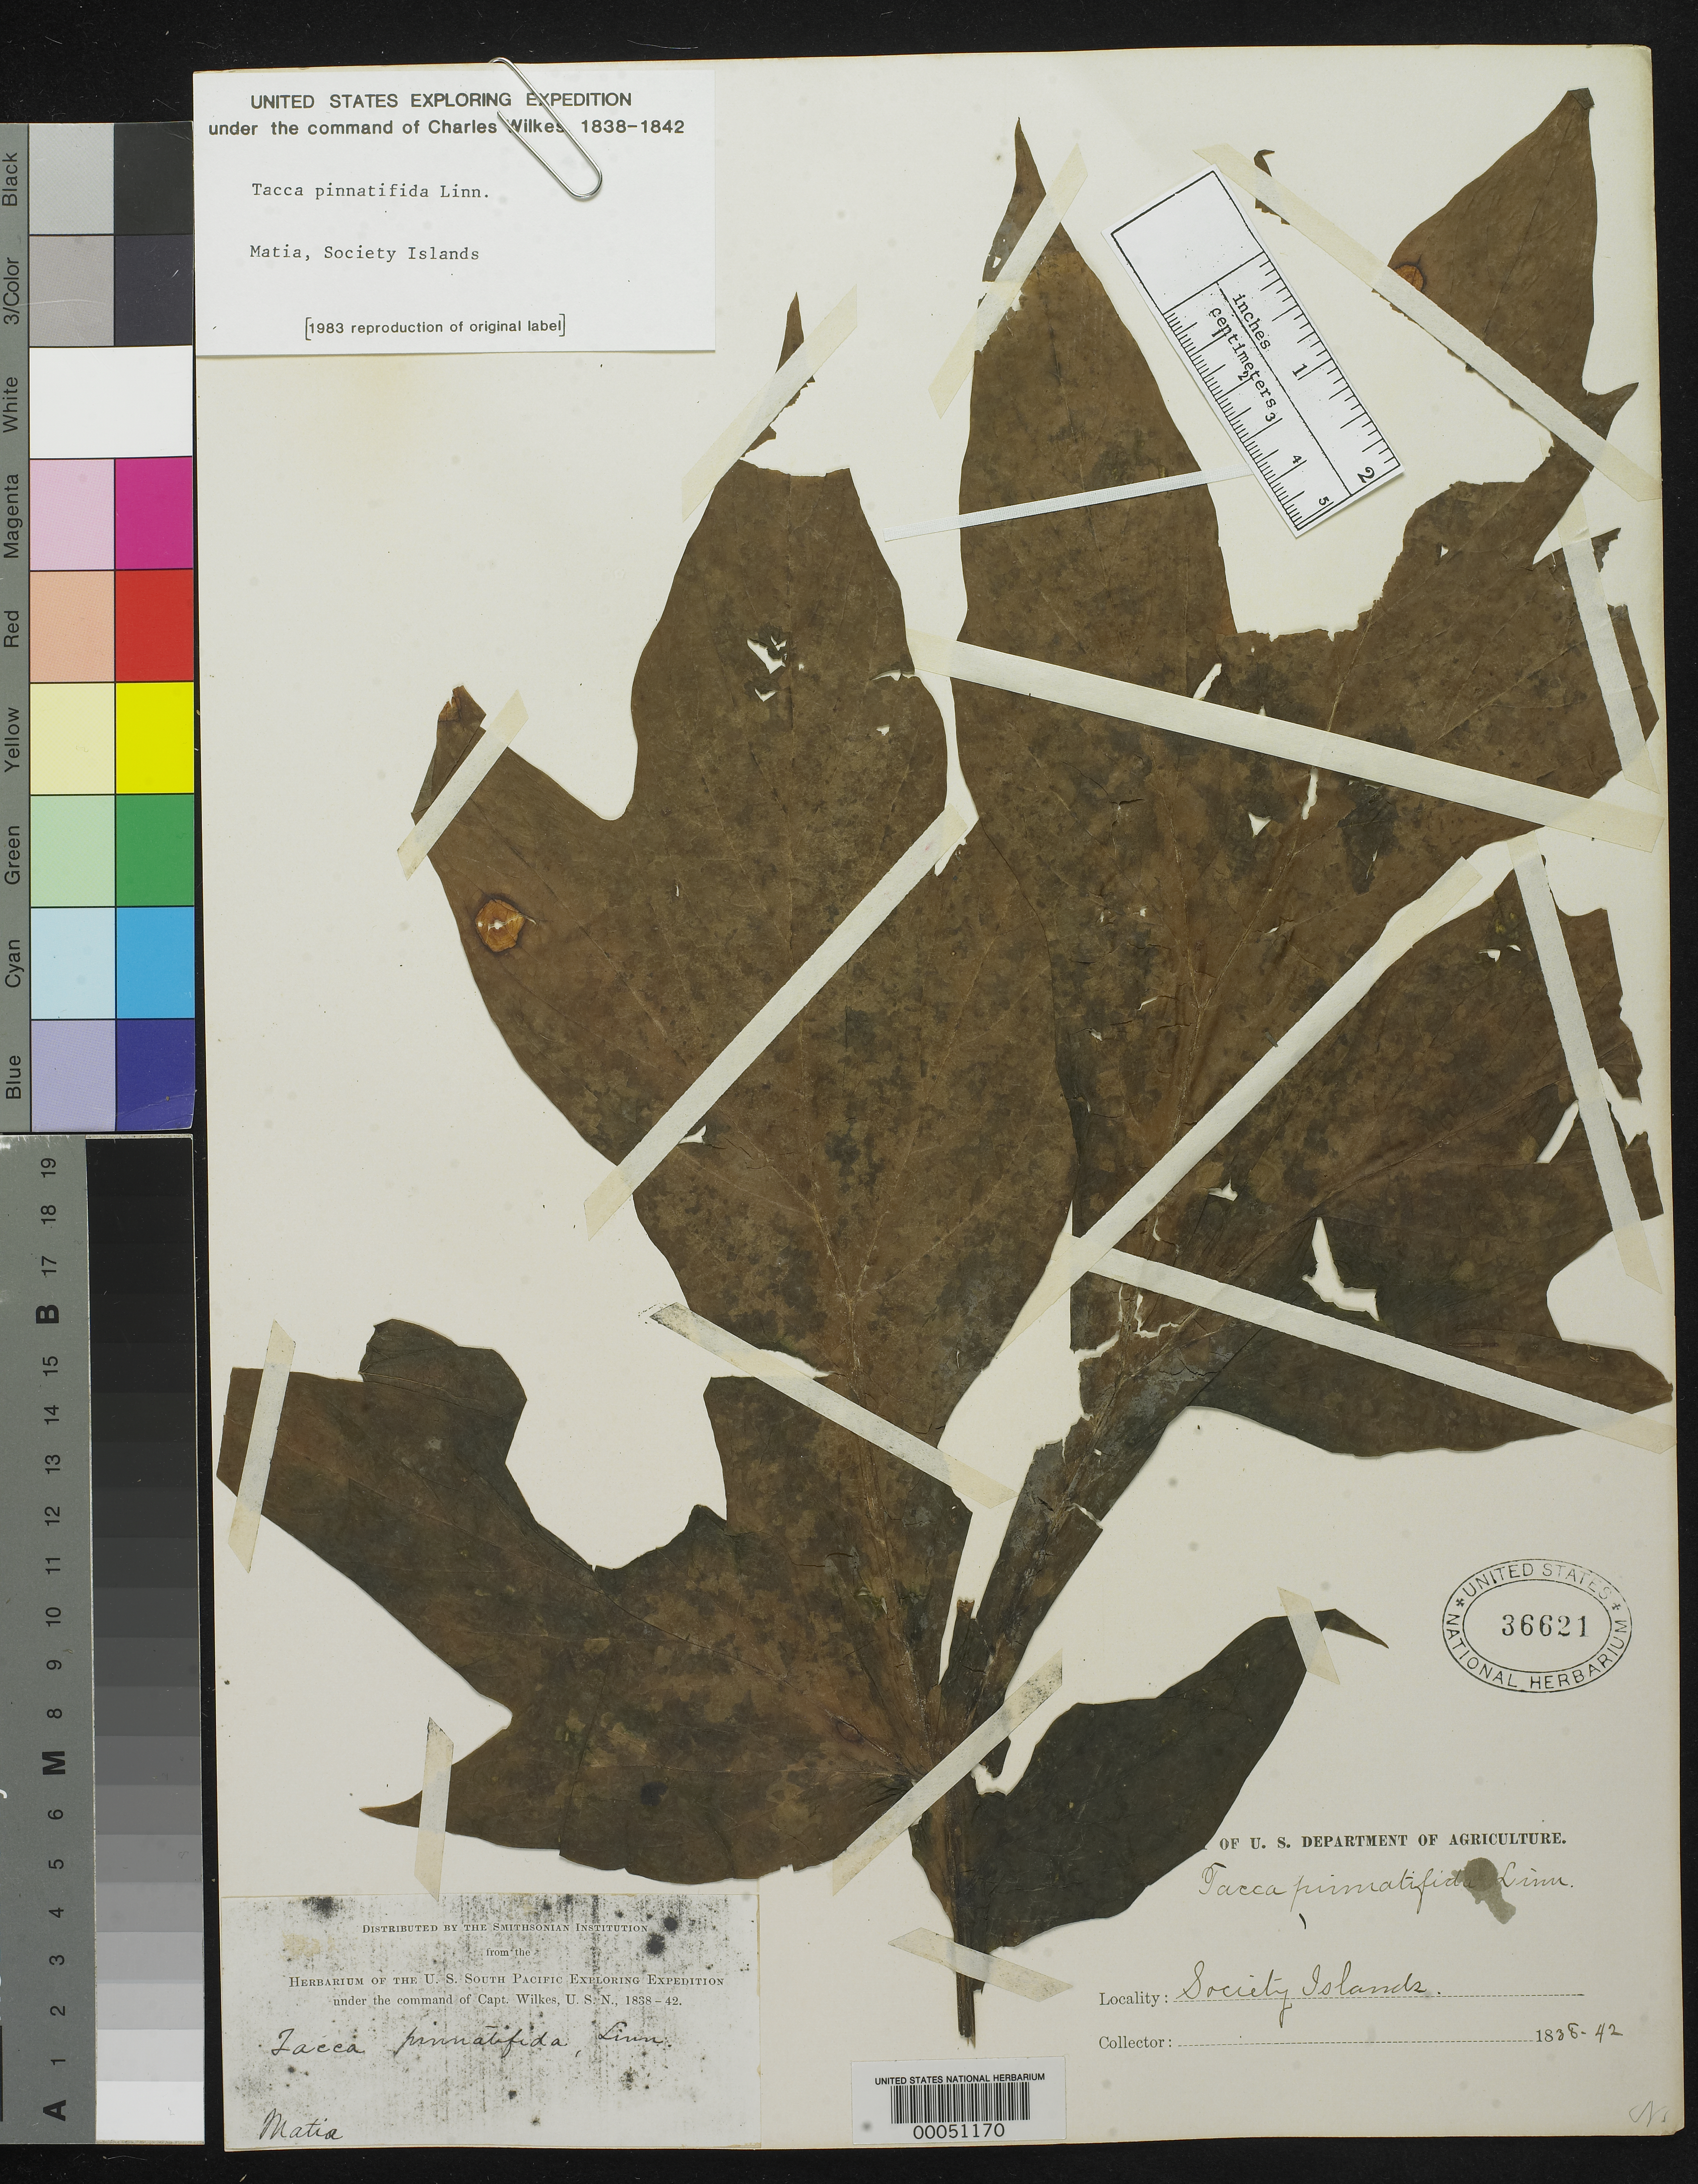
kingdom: Plantae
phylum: Tracheophyta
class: Liliopsida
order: Dioscoreales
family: Dioscoreaceae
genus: Tacca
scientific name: Tacca pinnatifida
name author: W. Forst.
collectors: Wilkes Explor. Exped.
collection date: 1838/1842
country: French Polynesia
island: Matia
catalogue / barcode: US 36621